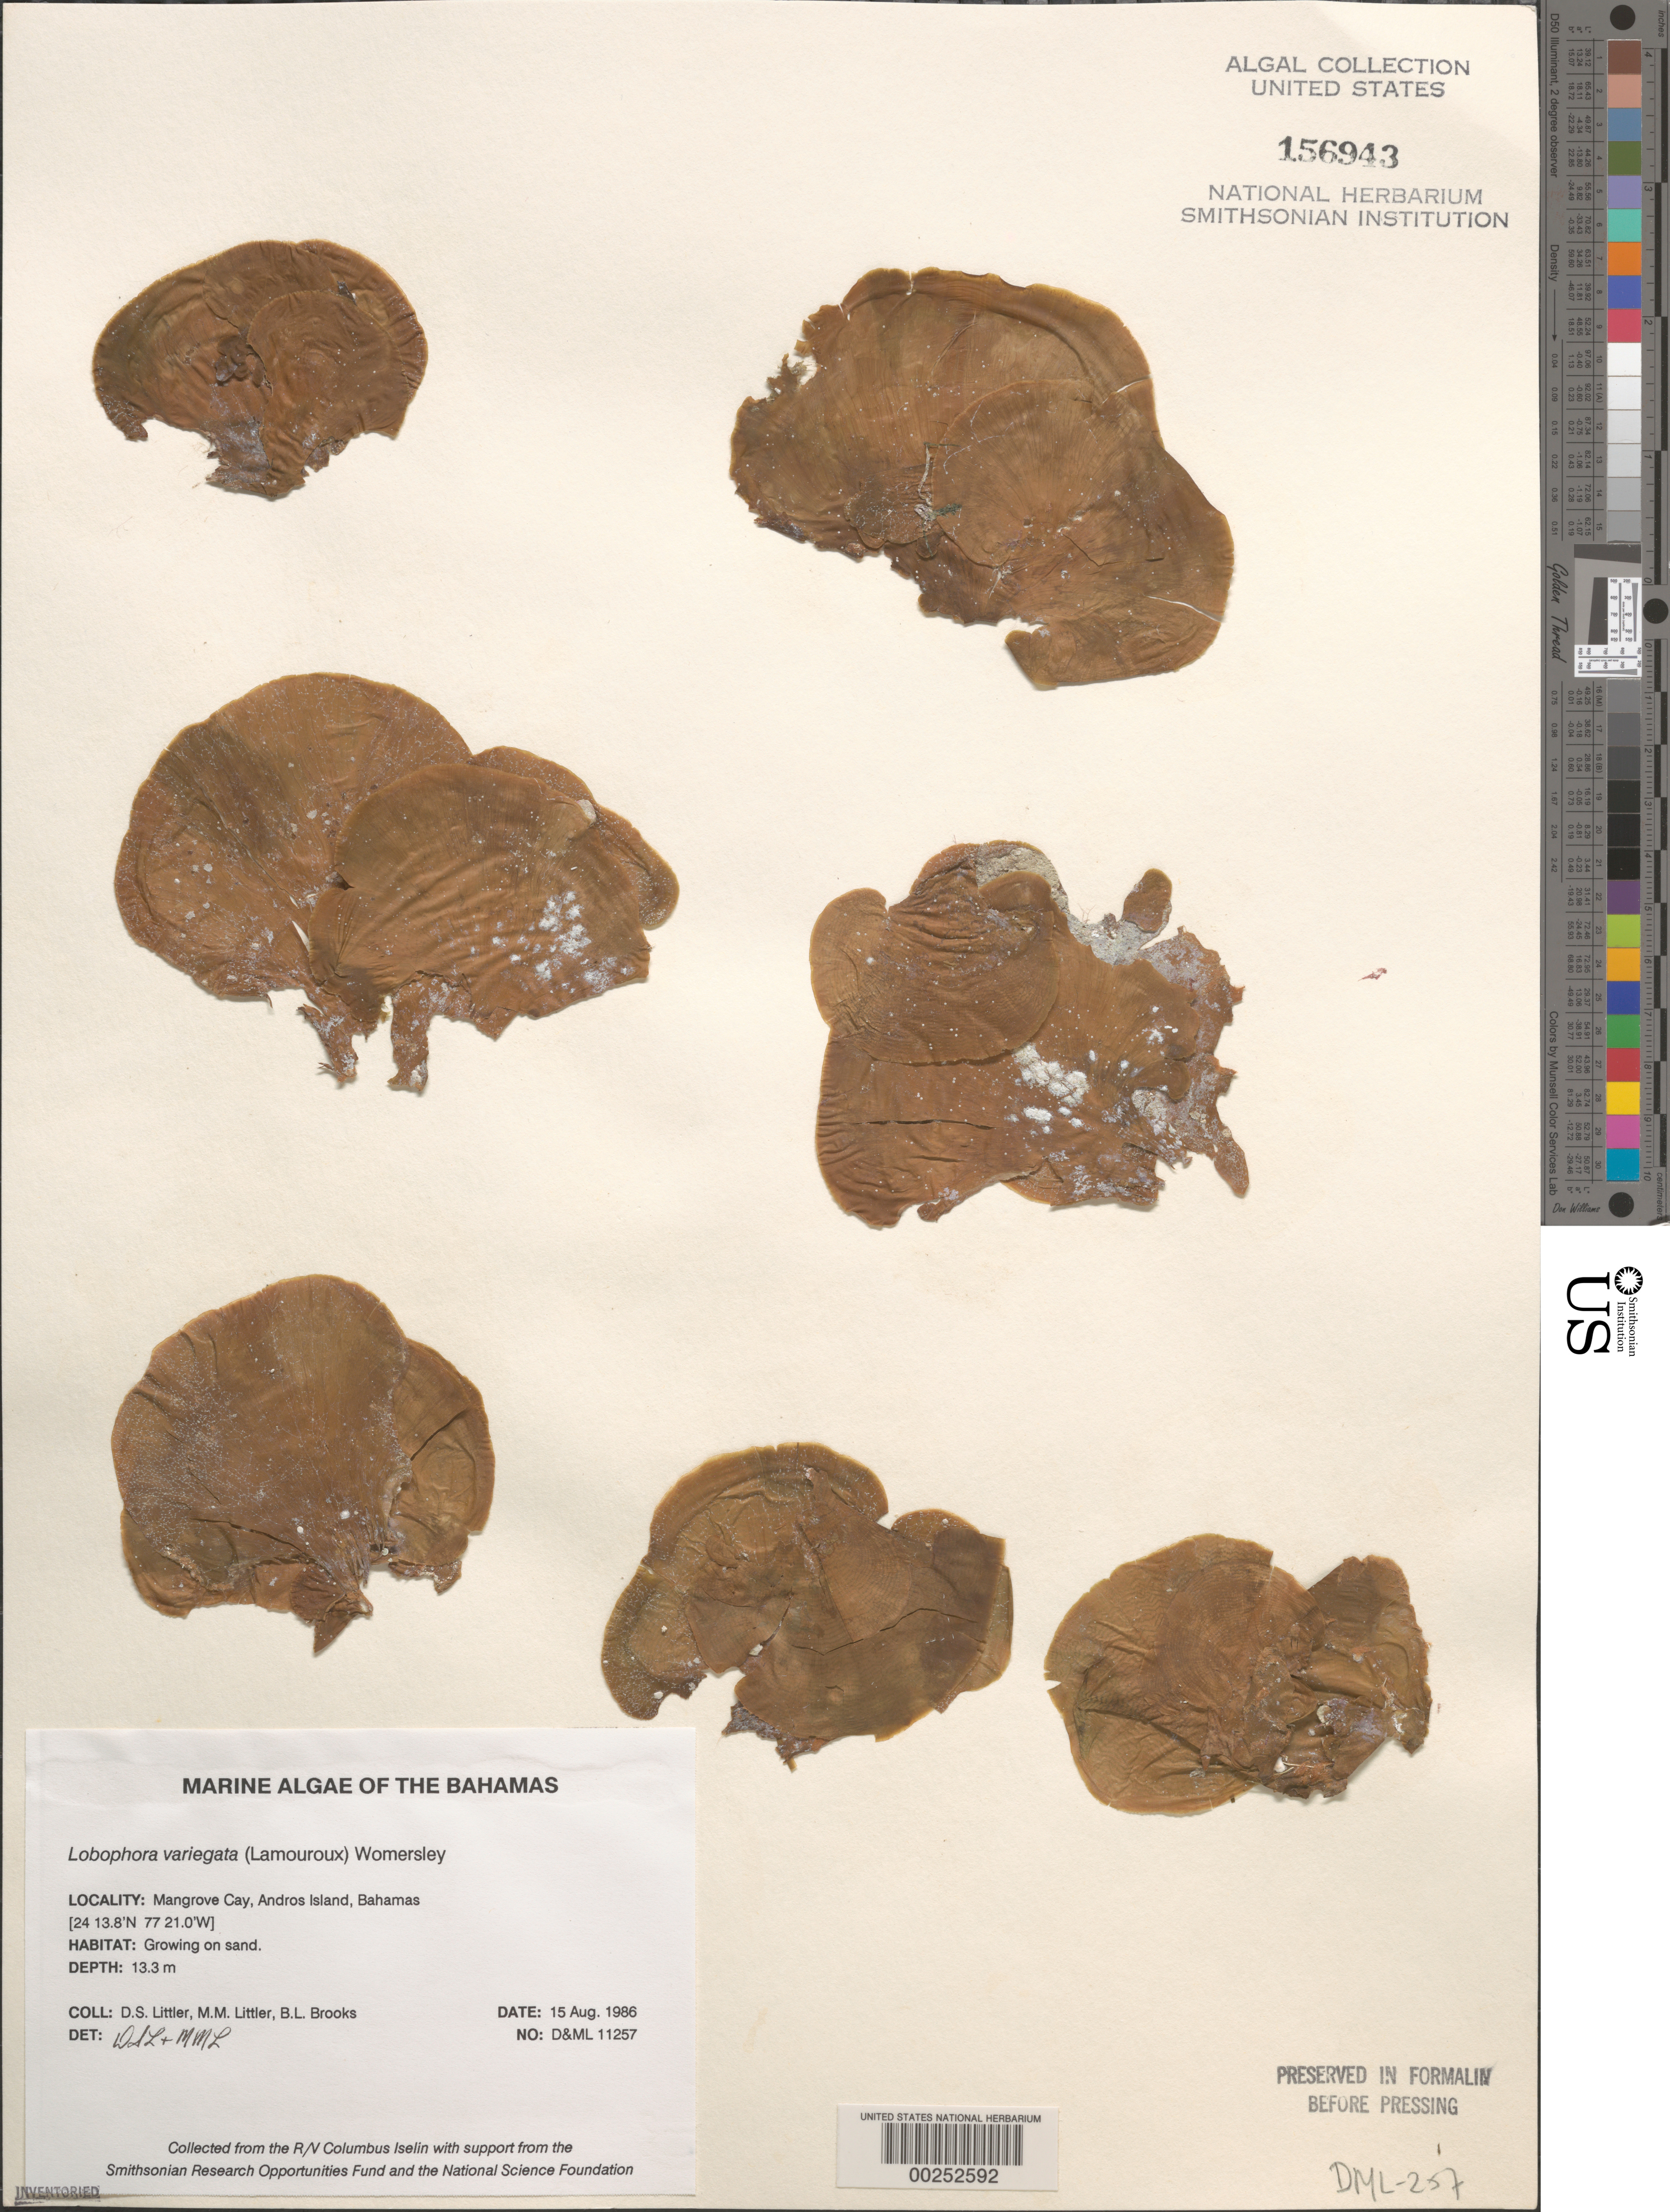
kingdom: Chromista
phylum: Ochrophyta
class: Phaeophyceae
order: Dictyotales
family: Dictyotaceae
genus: Lobophora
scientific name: Lobophora variegata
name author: (J.V.Lamouroux) Womersley & E.C. Oliveira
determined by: Littler, D. S.; Littler, M. M.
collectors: D. S. Littler, M. M. Littler & B. Brooks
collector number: D&ML 11257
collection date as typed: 15 Aug 1986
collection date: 1986-08-15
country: Bahamas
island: Mangrove Cay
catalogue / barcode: US 156943